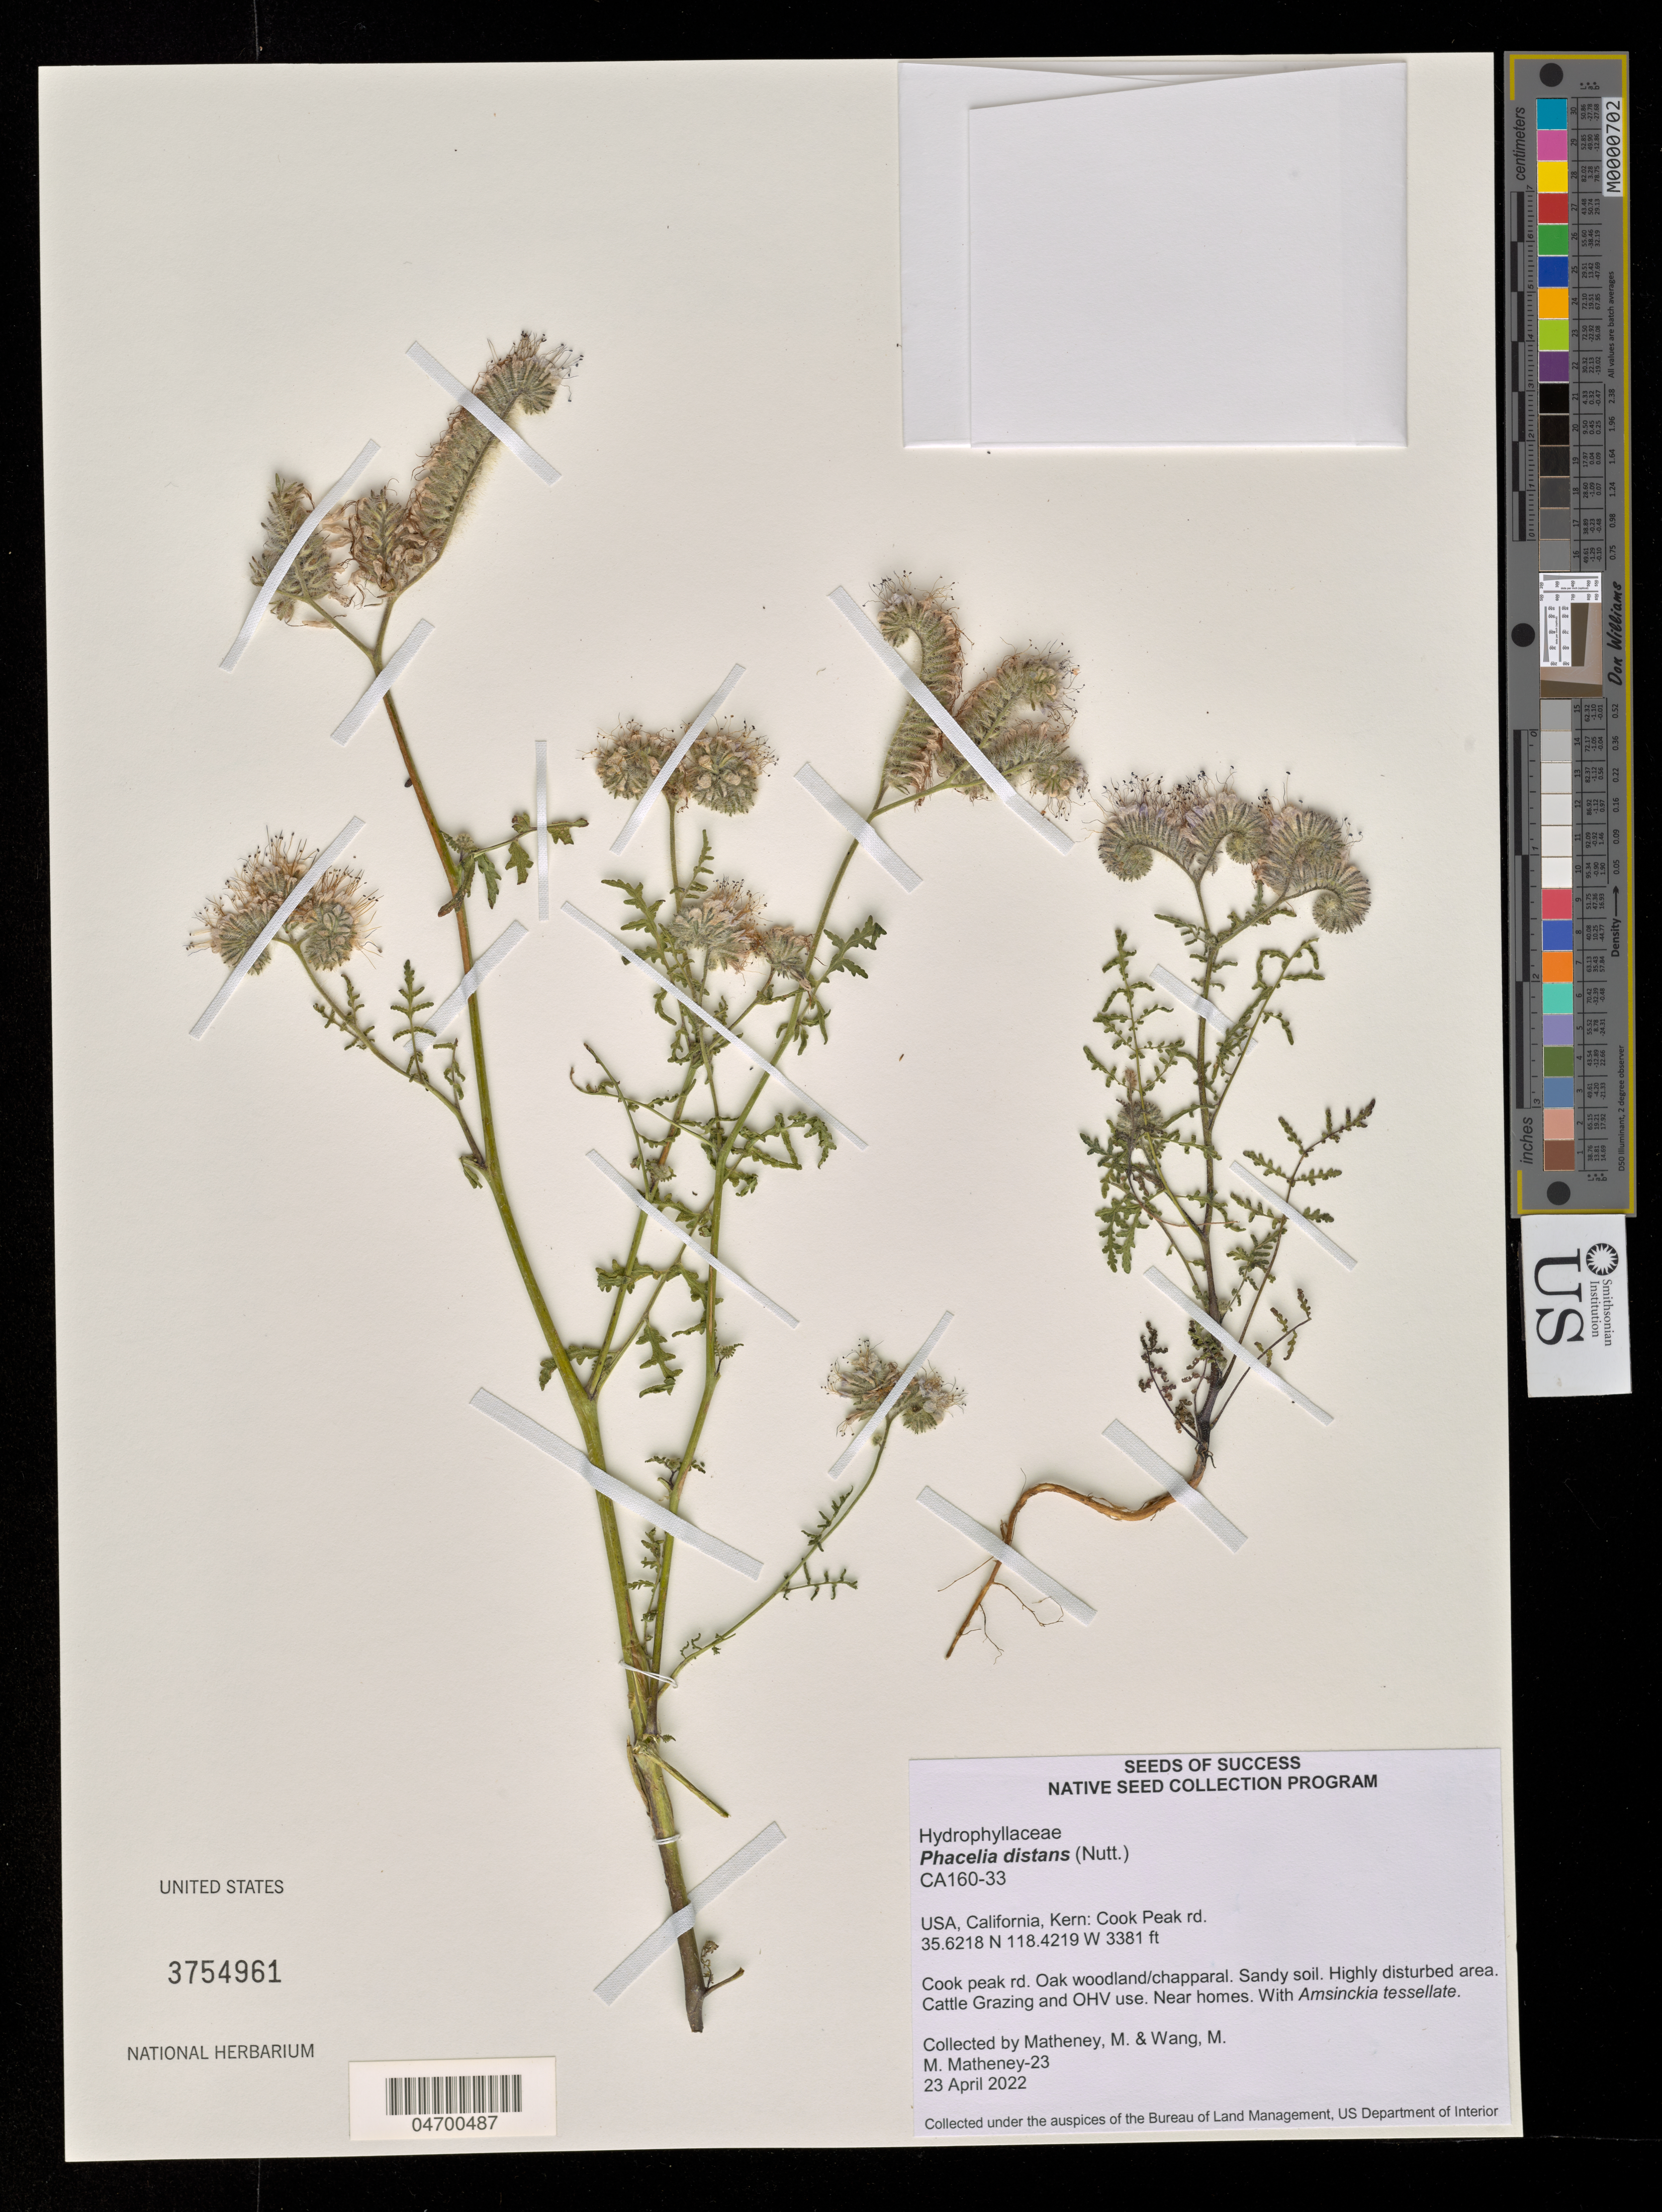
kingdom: Plantae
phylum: Tracheophyta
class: Magnoliopsida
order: Boraginales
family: Hydrophyllaceae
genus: Phacelia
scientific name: Phacelia distans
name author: Benth.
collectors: H. Collins & M. Wang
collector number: M. Mathney-23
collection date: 2022-04-23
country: United States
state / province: California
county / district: Kern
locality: Kern: Cook Peak rd. Cook peak rd.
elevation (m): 1031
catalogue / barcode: US 3754961